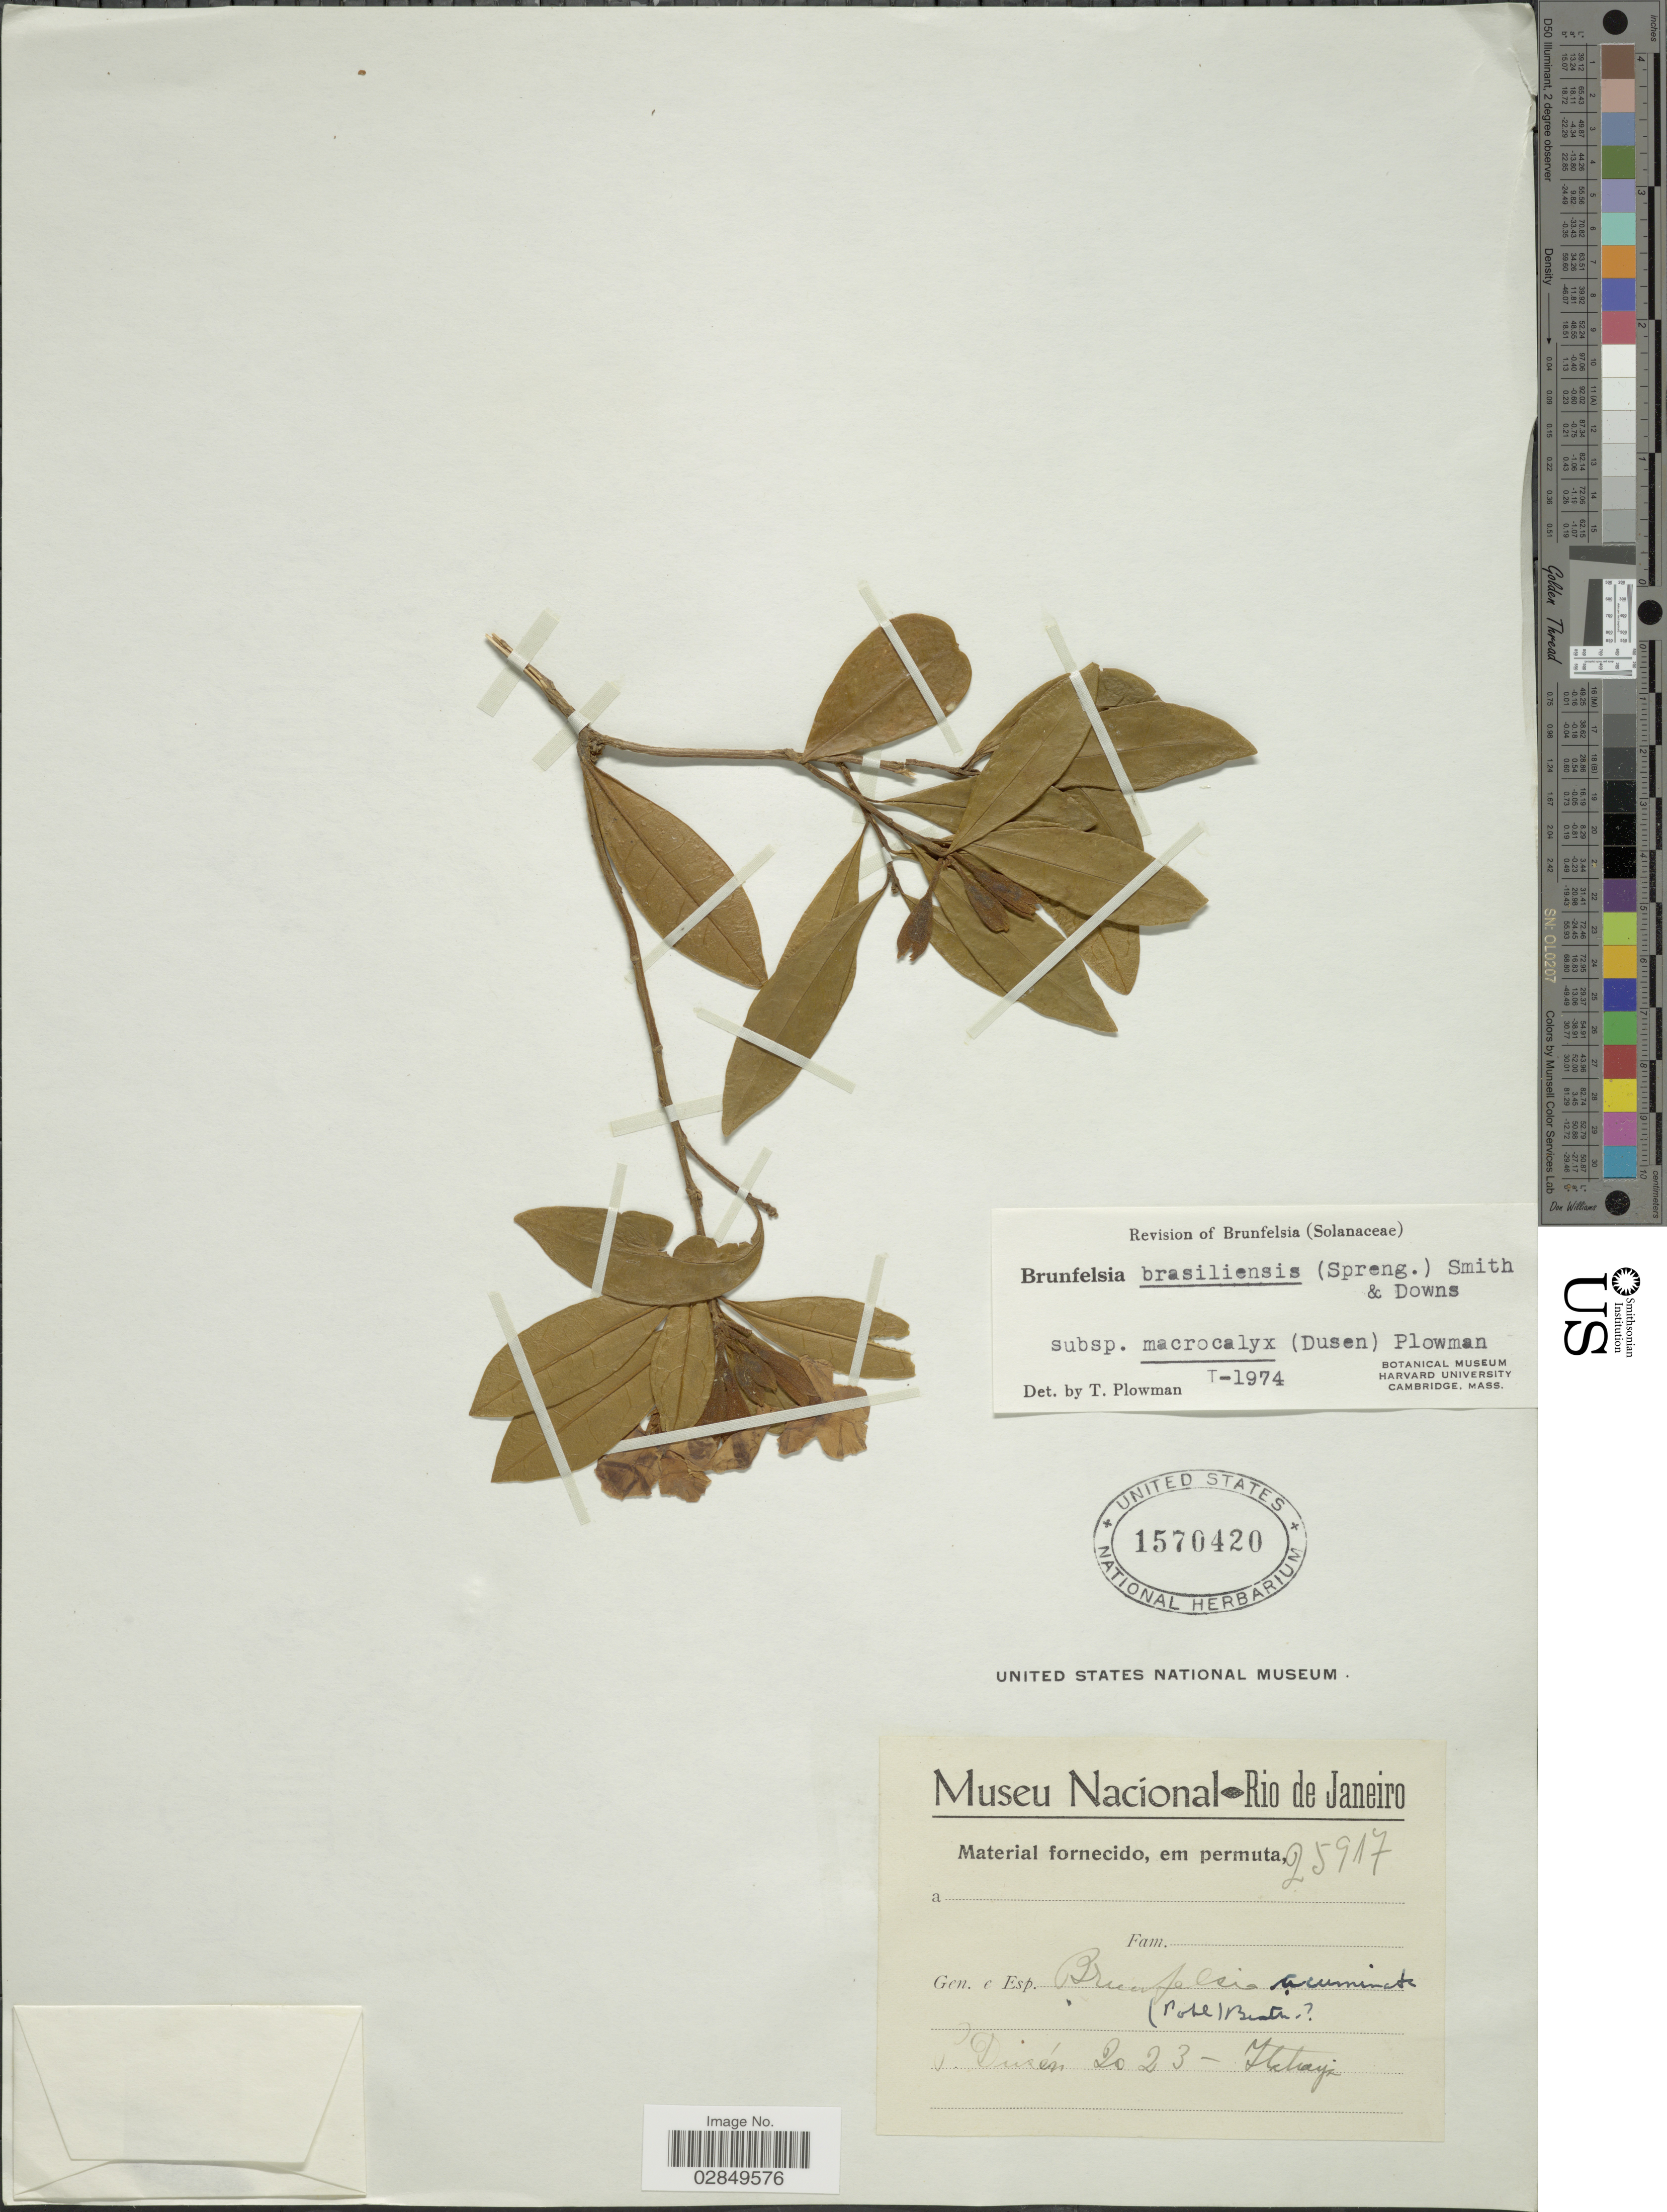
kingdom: Plantae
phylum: Tracheophyta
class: Magnoliopsida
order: Solanales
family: Solanaceae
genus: Brunfelsia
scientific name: Brunfelsia brasiliensis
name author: (C.K. Spreng.) L.B. Sm. & Downs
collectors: P. Dusén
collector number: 2023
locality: Tycica.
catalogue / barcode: US 1570420